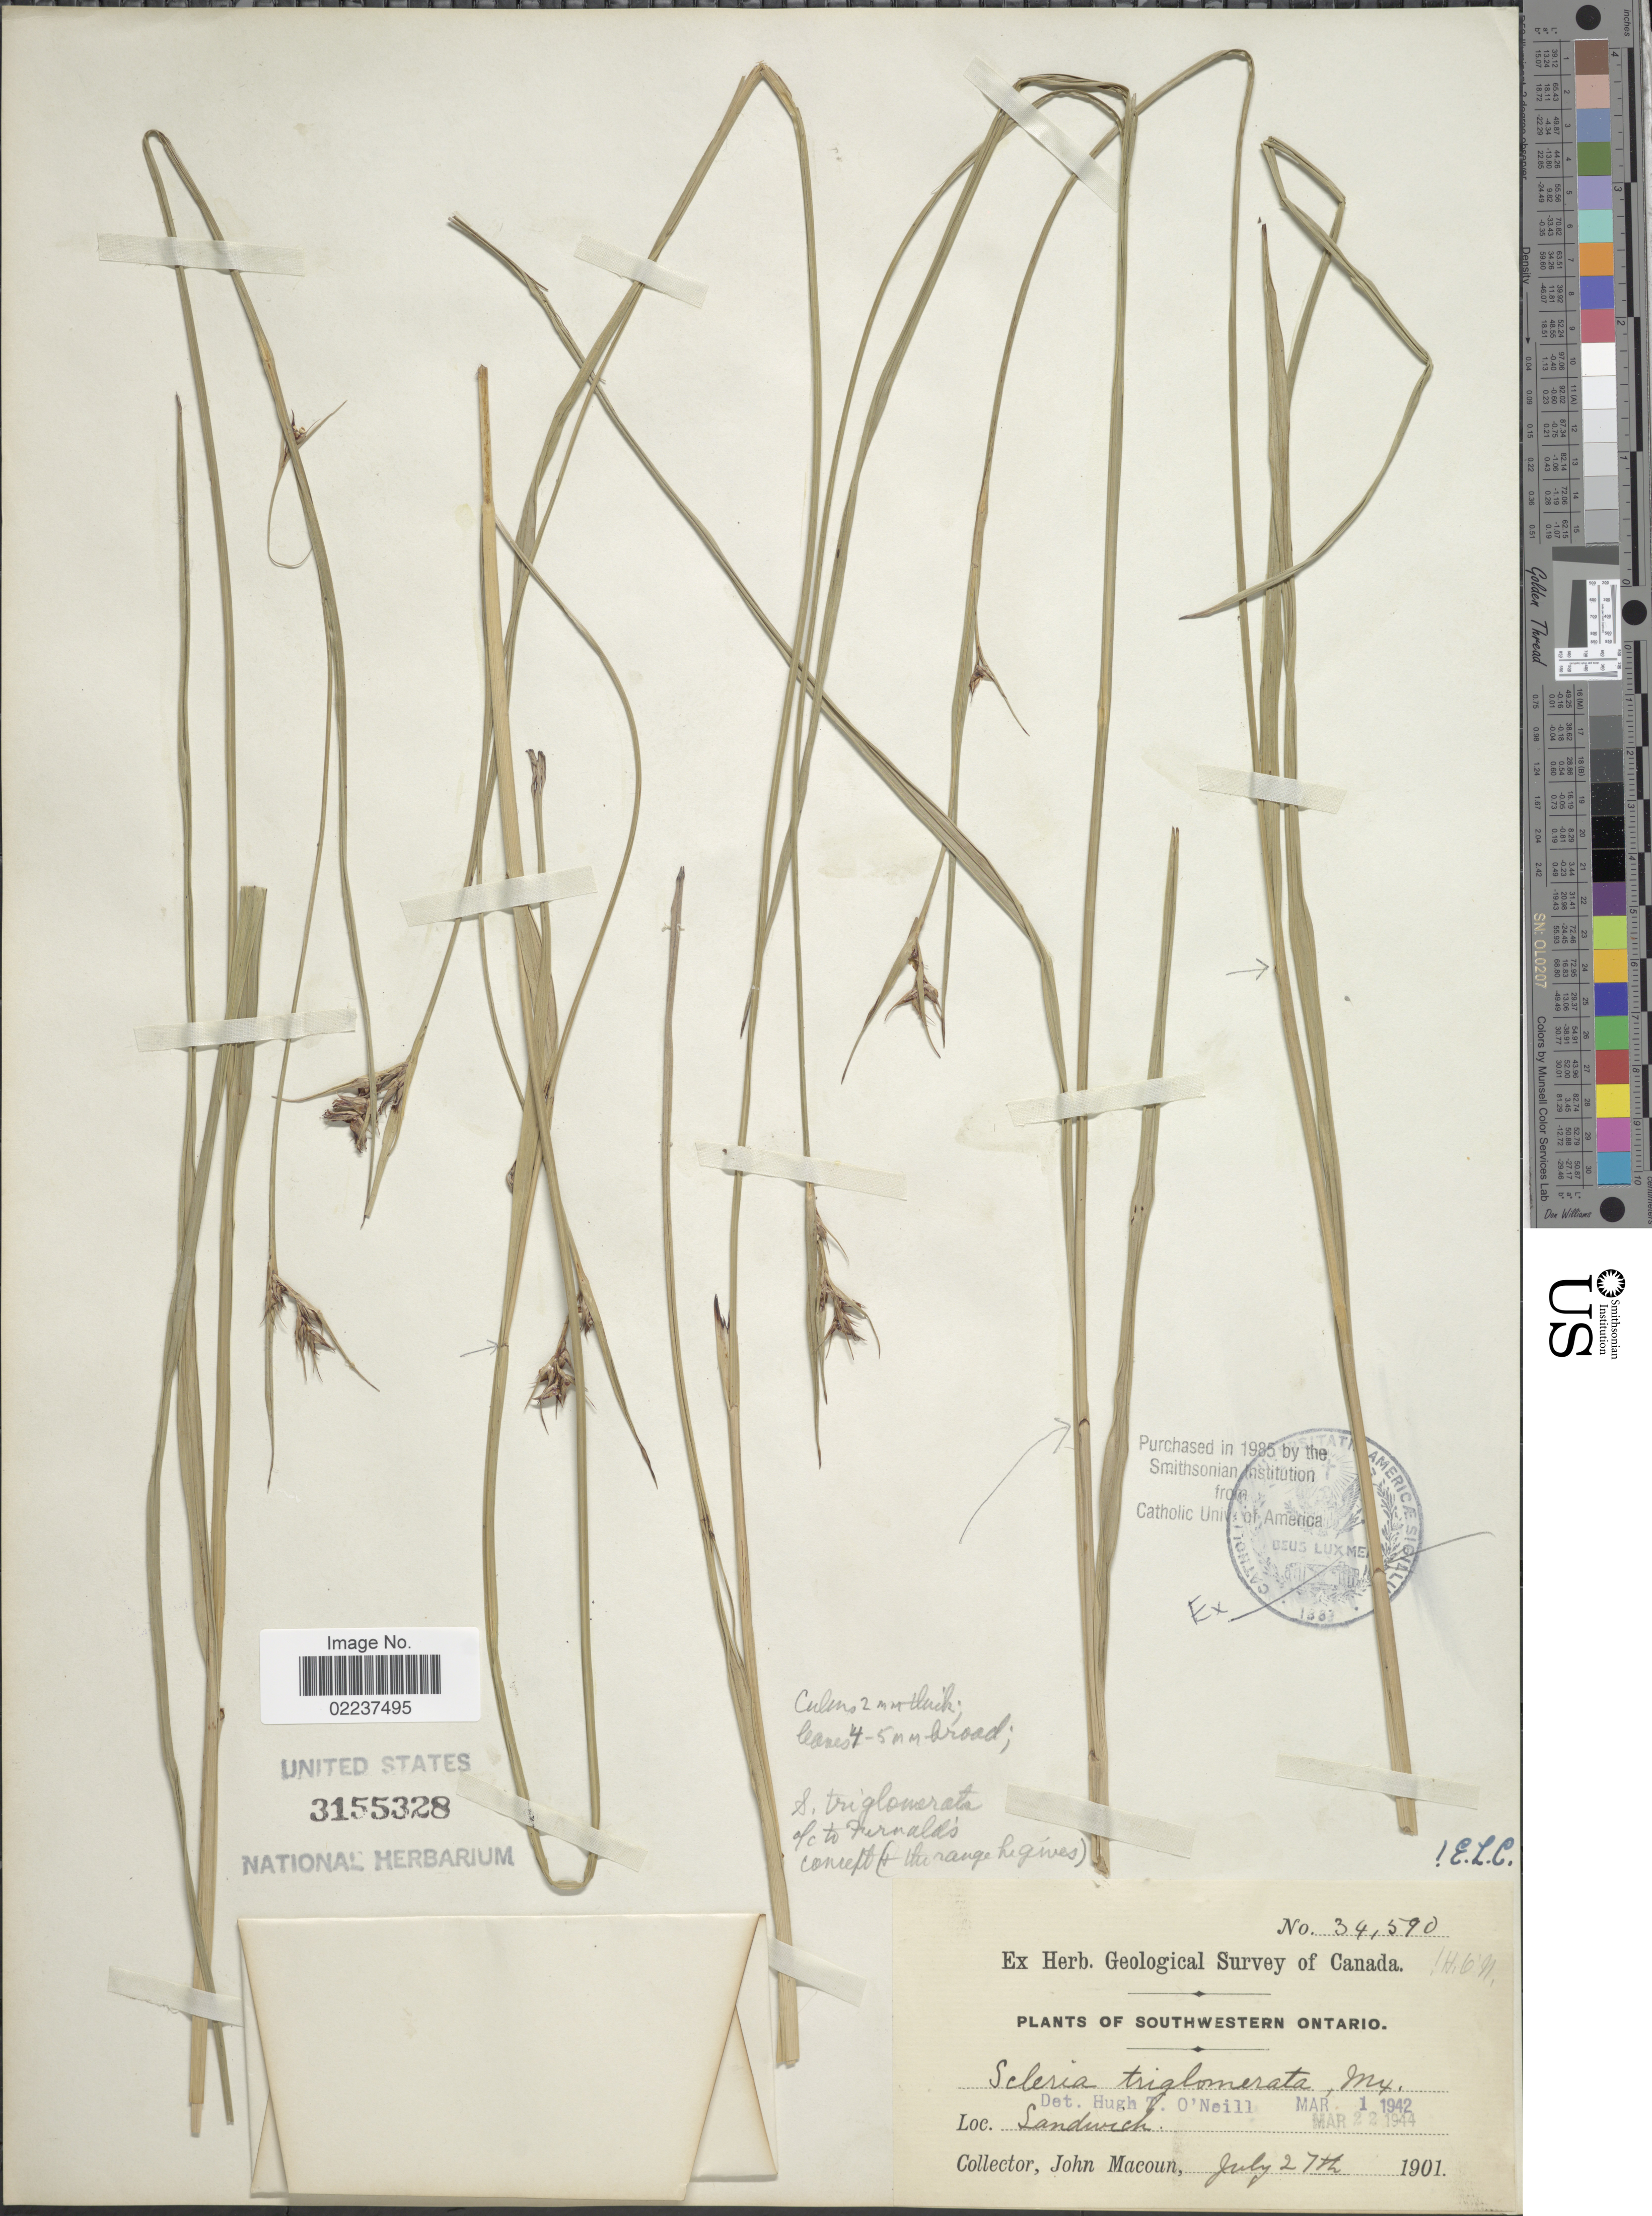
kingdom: Plantae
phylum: Tracheophyta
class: Liliopsida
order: Poales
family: Cyperaceae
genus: Scleria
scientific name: Scleria triglomerata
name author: Michx.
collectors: J. Macoun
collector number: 34590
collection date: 1901-07-27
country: Canada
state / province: Ontario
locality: Southwestern Ontario, Sandwich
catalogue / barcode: US 3155328